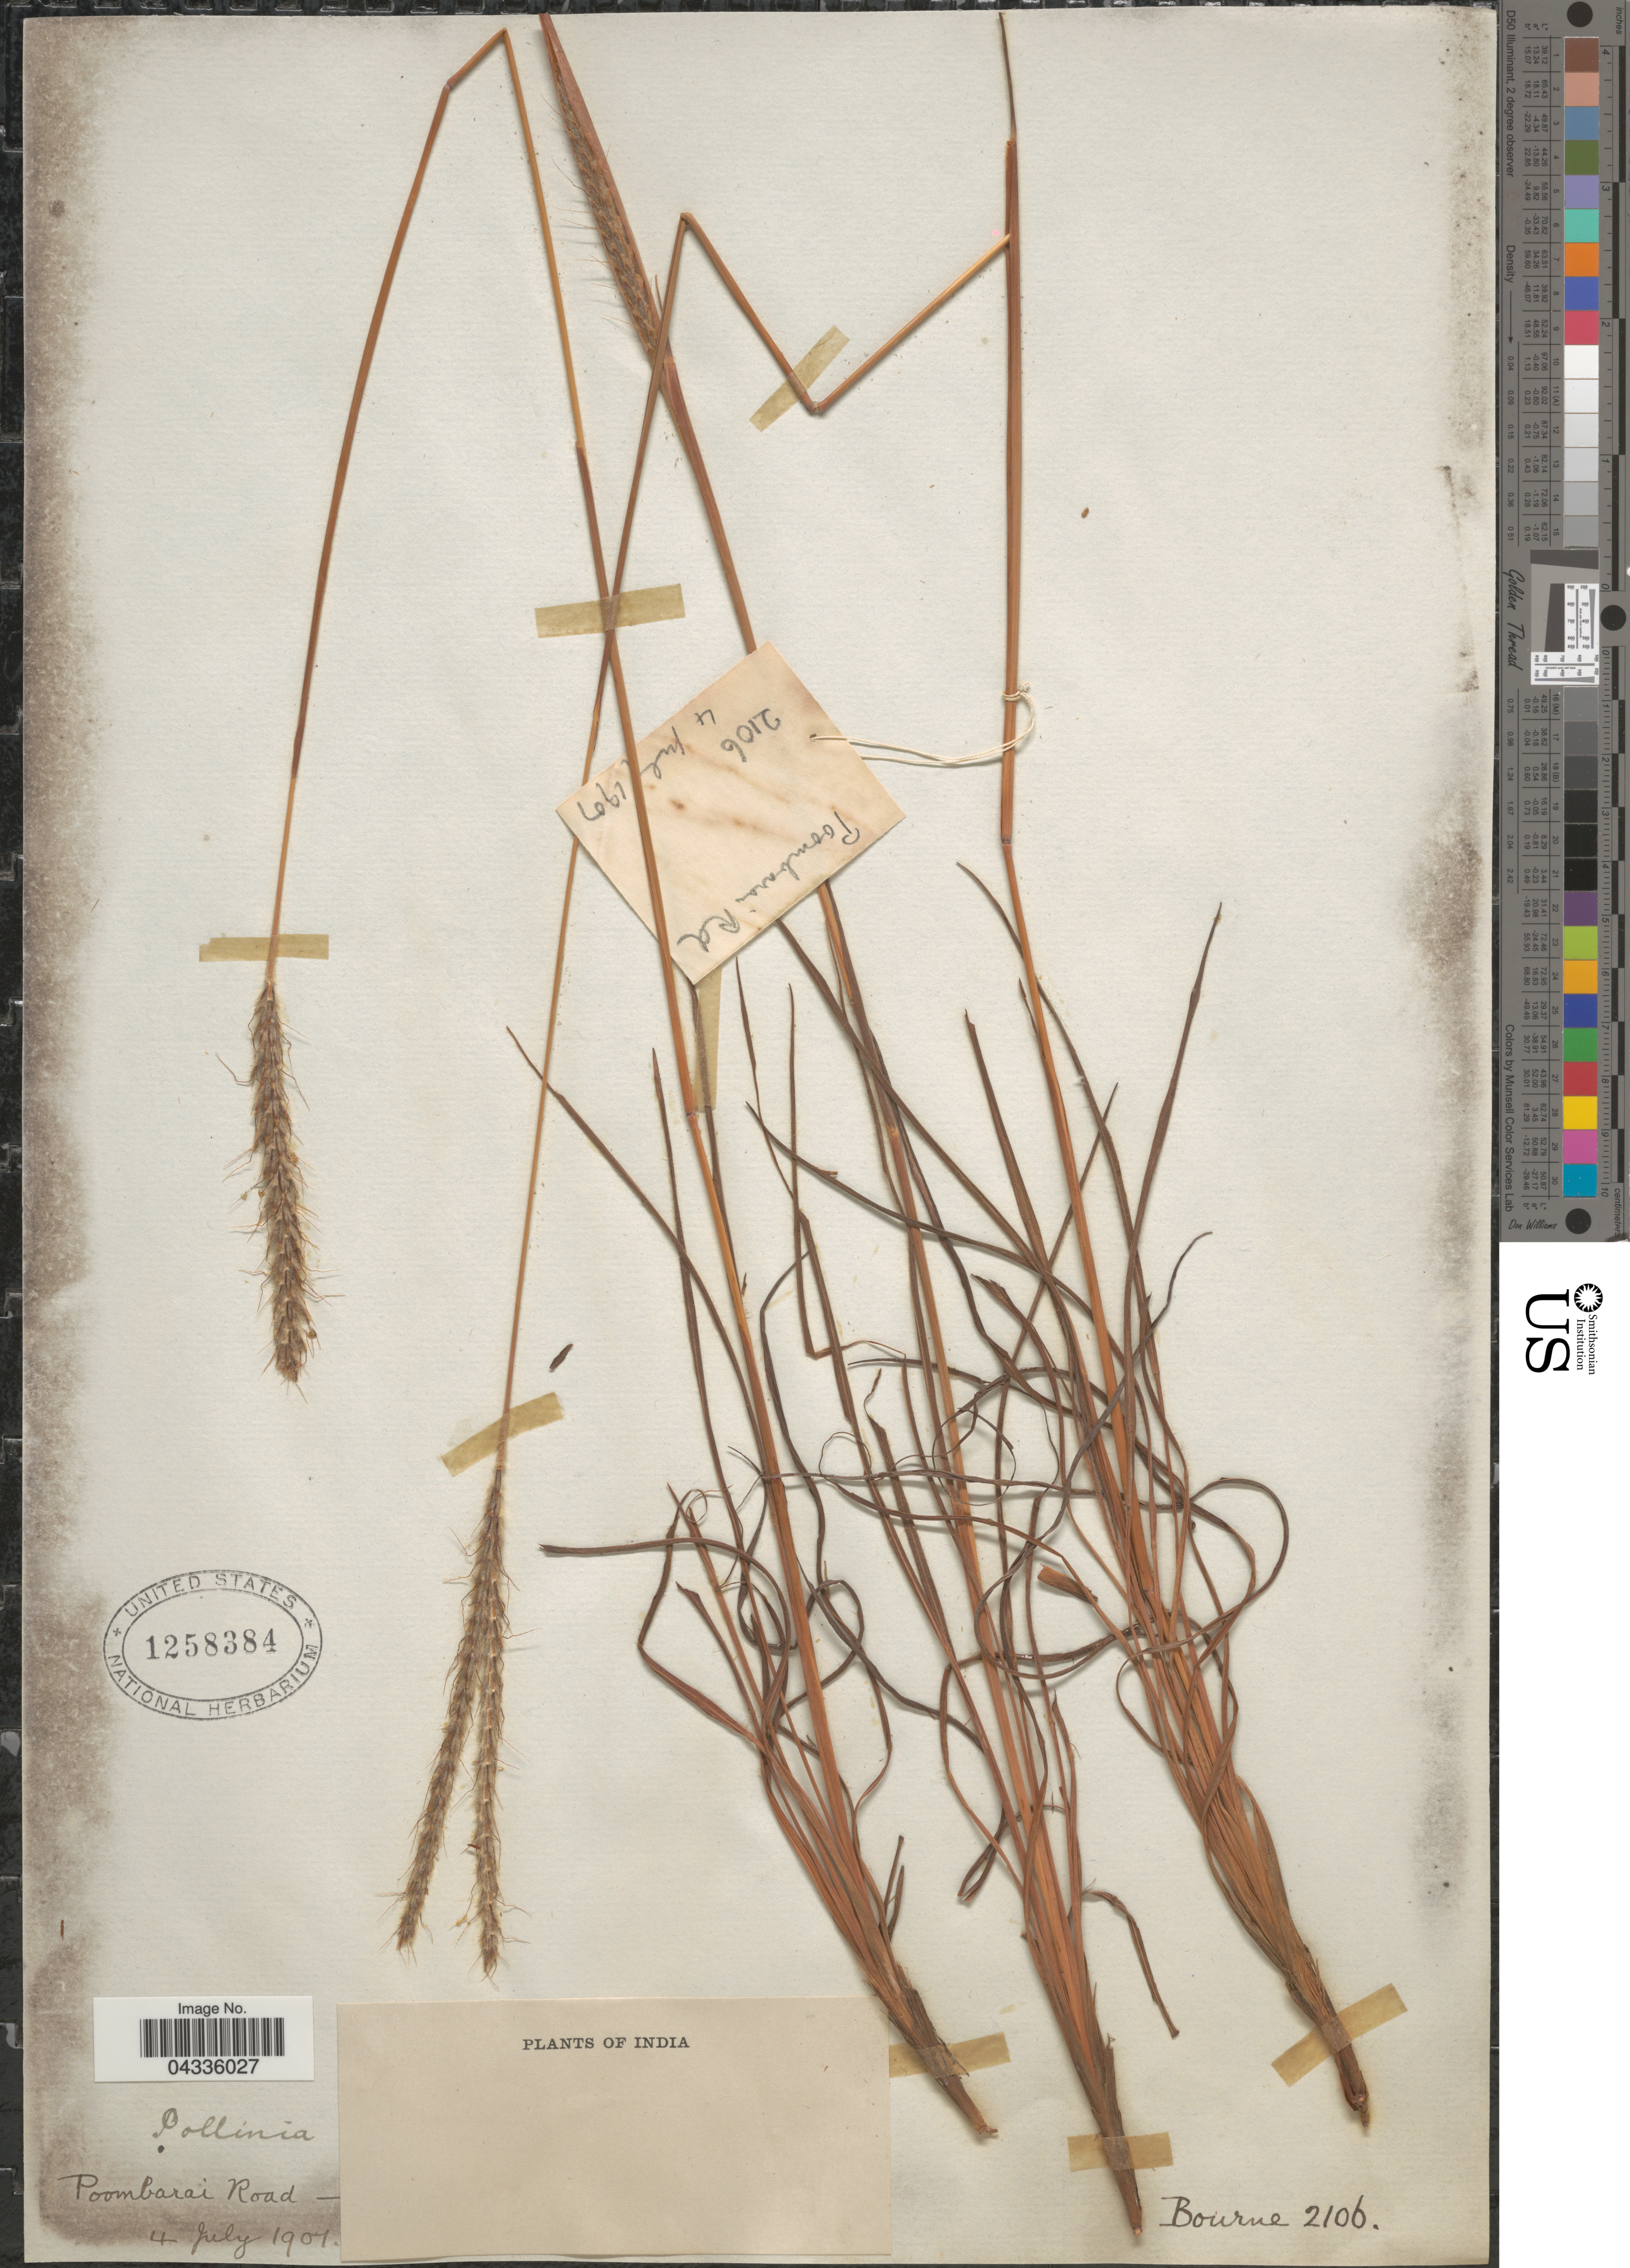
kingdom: Plantae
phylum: Tracheophyta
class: Liliopsida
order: Poales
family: Poaceae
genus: Eulalia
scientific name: Eulalia sp.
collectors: -- Bourne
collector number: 2106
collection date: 1901-07-04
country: India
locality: Poombarai Road.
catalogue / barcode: US 1258384